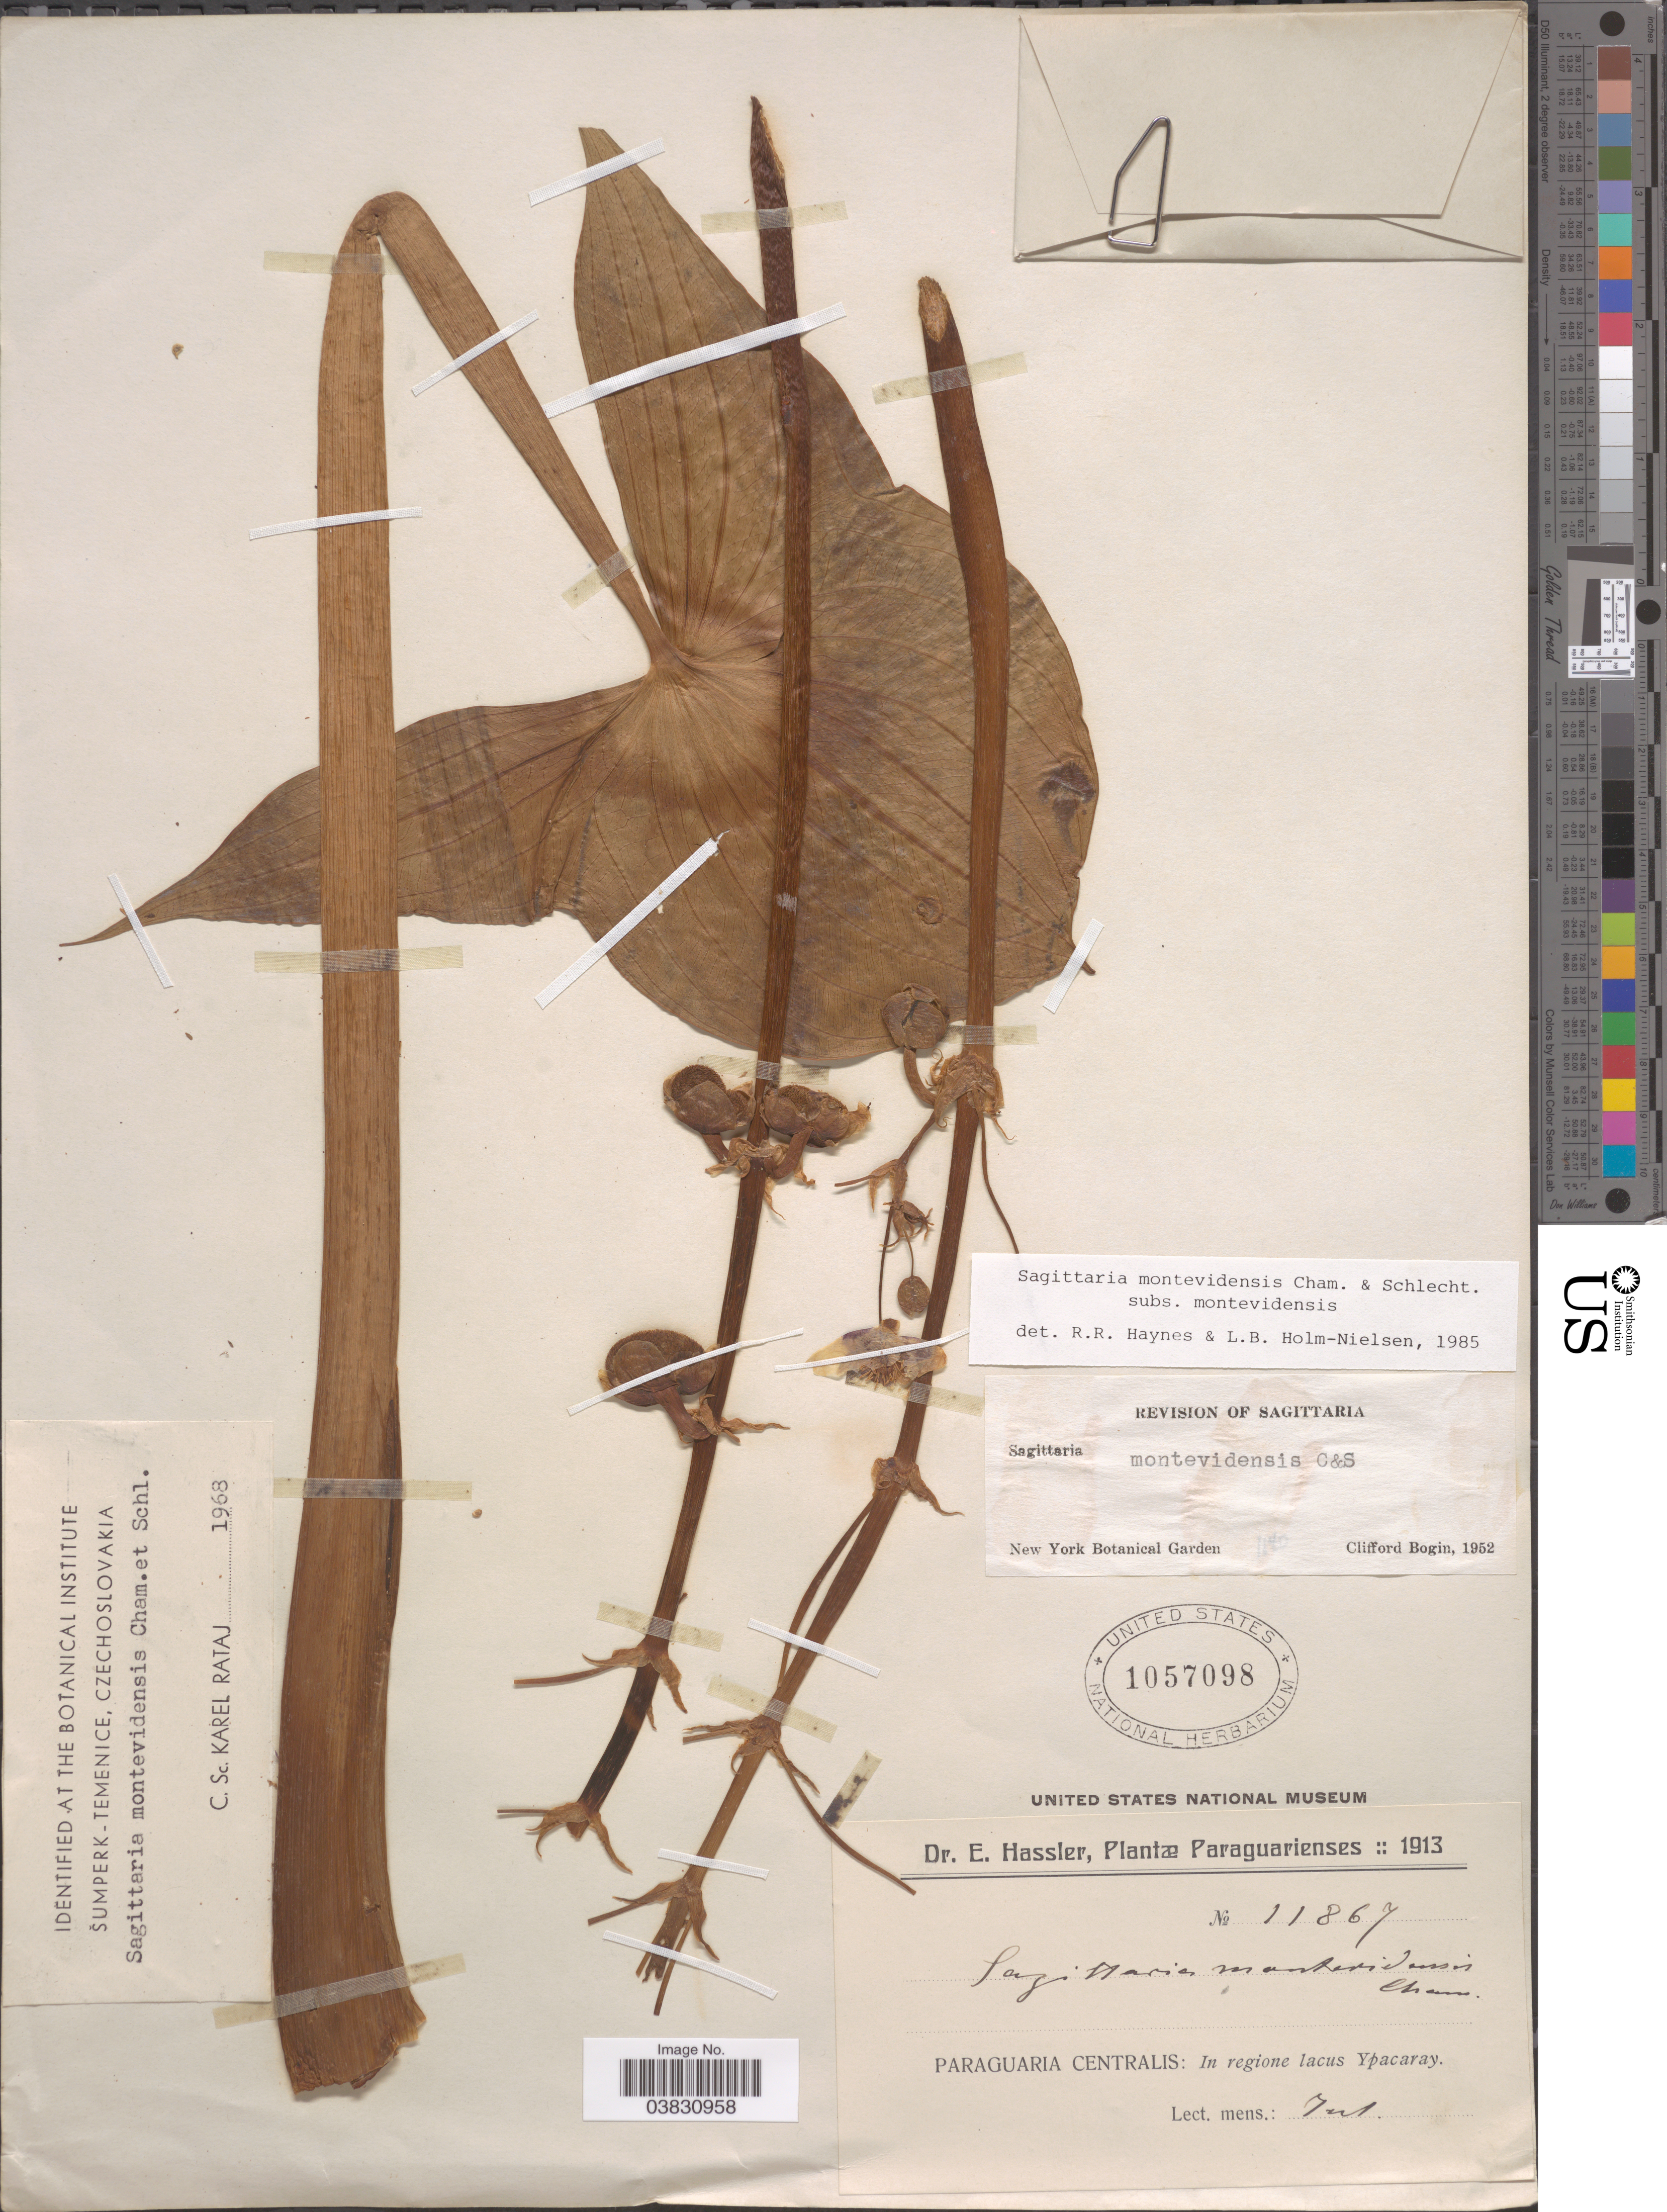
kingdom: Plantae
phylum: Tracheophyta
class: Liliopsida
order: Alismatales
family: Alismataceae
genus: Sagittaria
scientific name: Sagittaria montevidensis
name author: Cham. & Schltdl.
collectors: E. Hassler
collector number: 11867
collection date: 1913-07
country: Paraguay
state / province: Central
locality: Paraguaria Centralis: In regione lacus Ypacaray.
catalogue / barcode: US 1057098